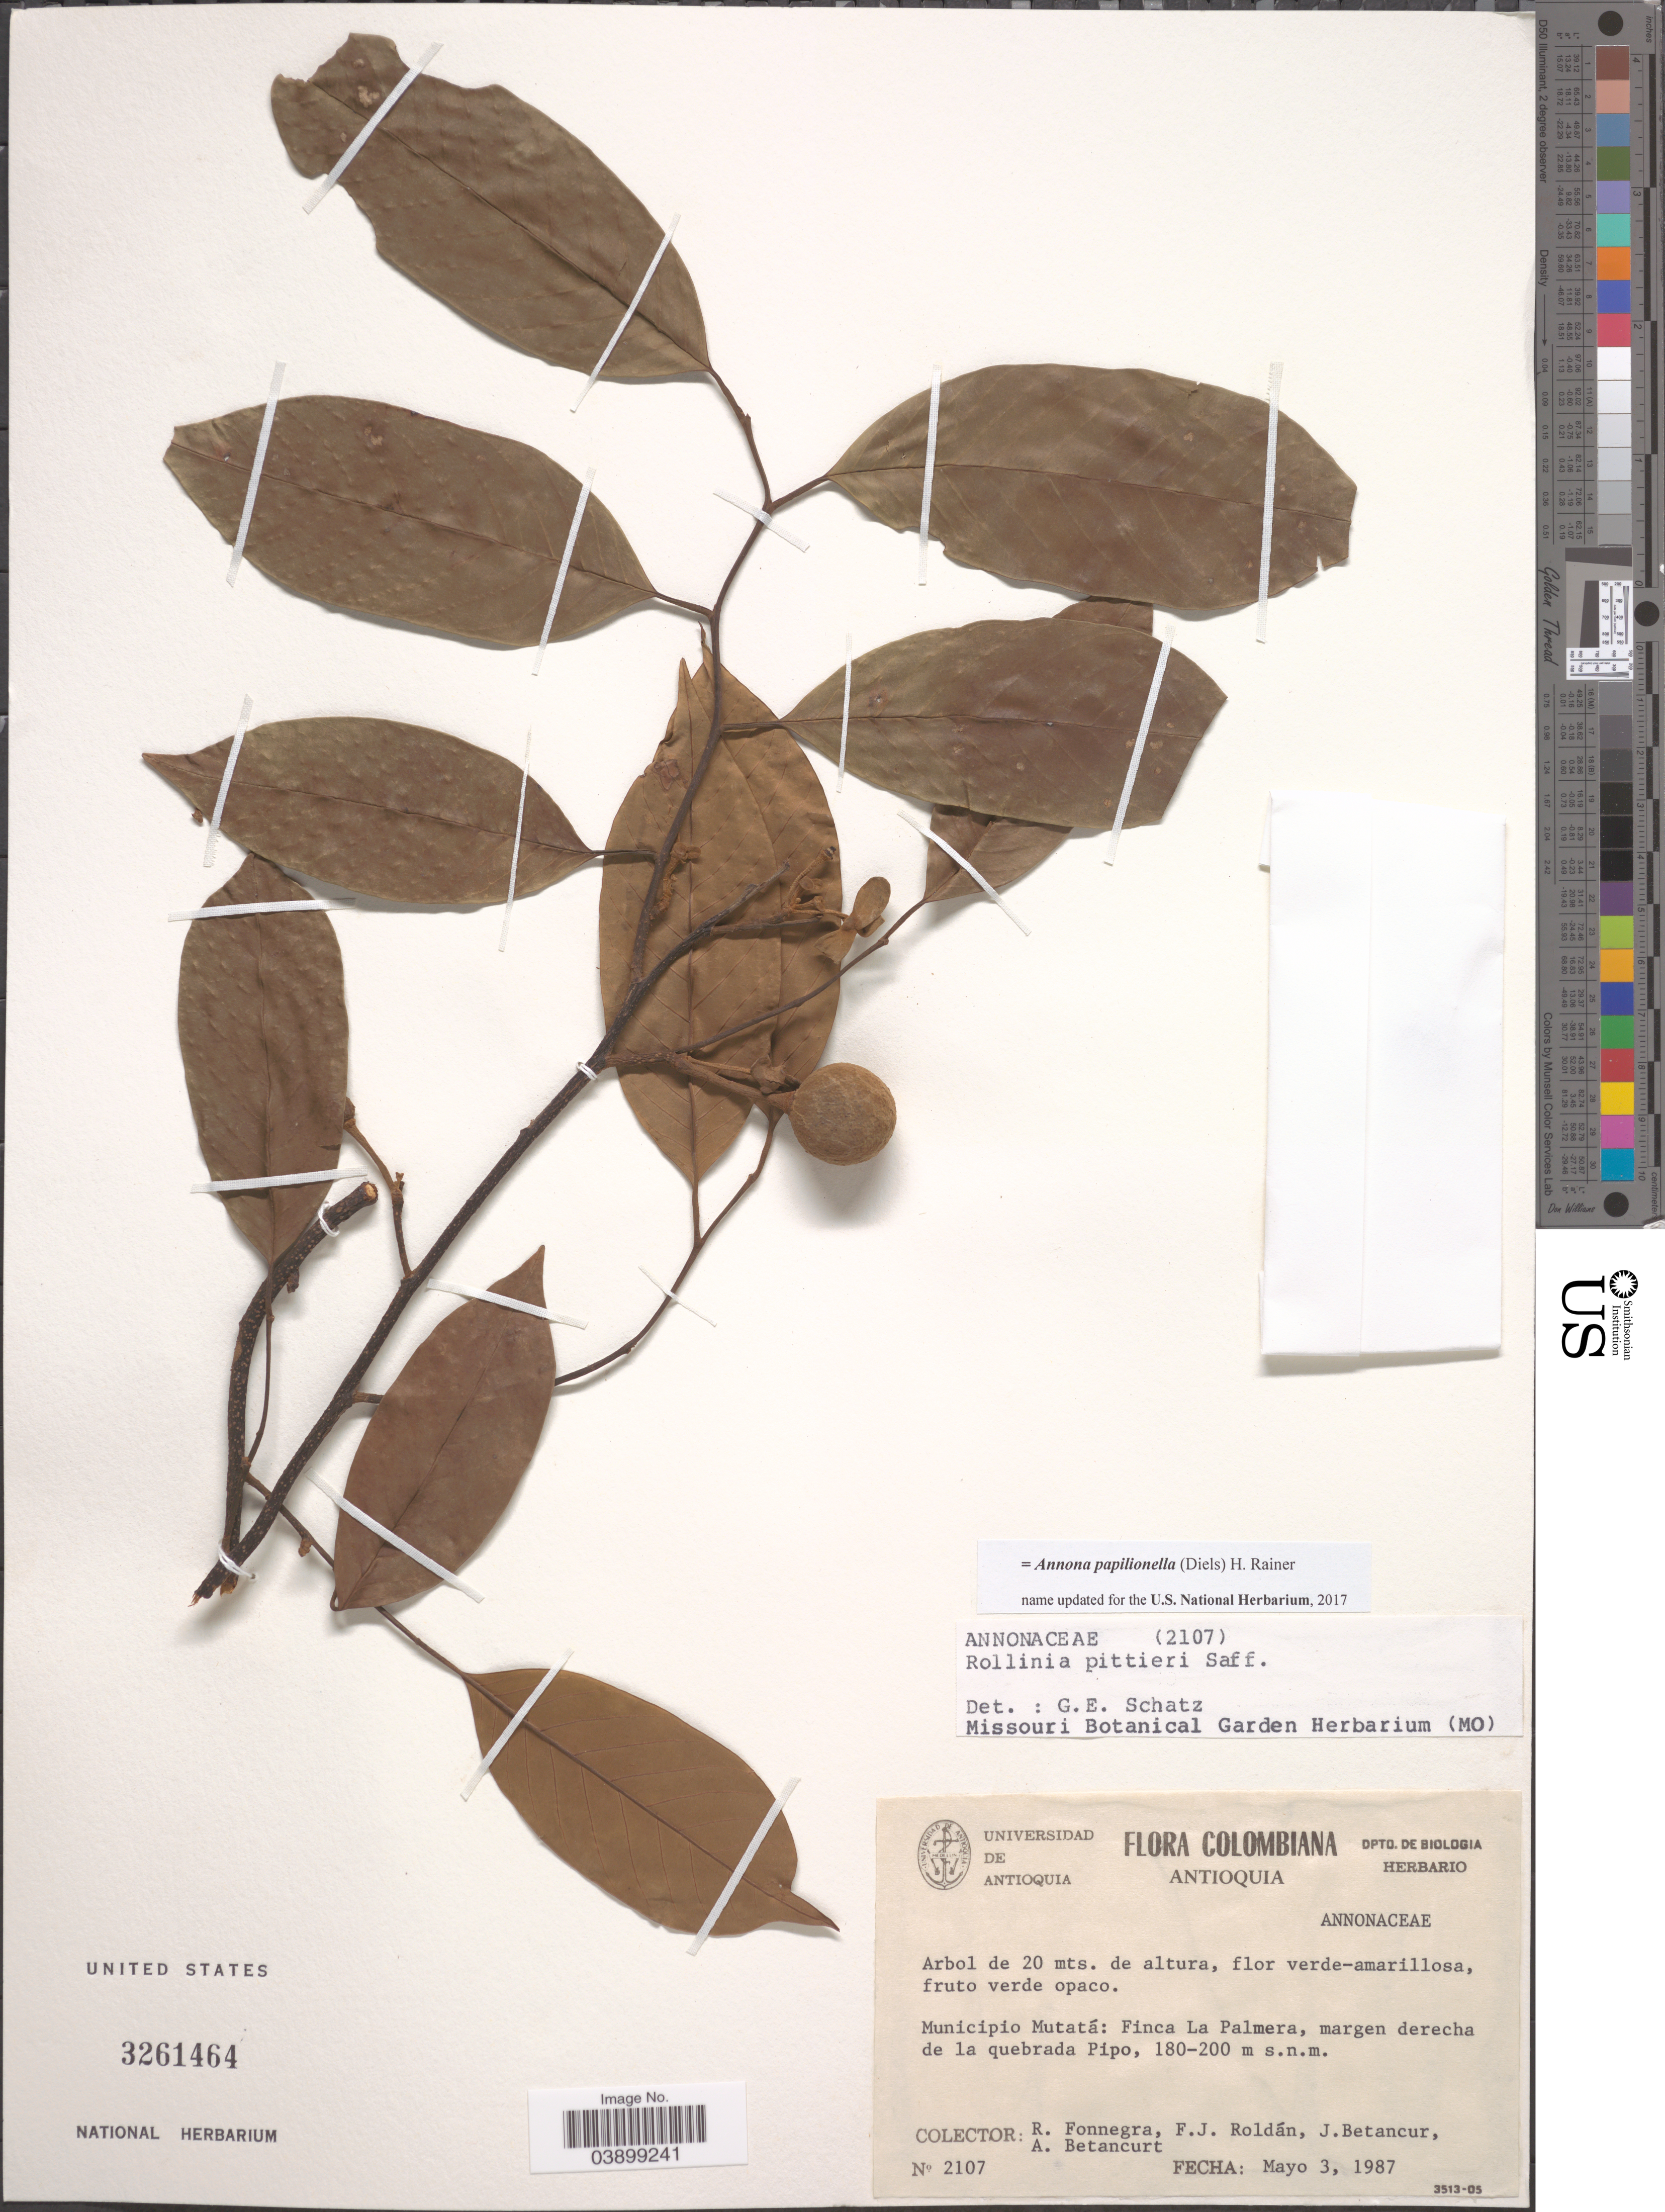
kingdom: Plantae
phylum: Tracheophyta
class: Magnoliopsida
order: Magnoliales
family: Annonaceae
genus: Annona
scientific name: Annona papilionella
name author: (Diels) H. Rainer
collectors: R. Fonnegra G., F. J. Roldán, J. Betancur & A. Betancurt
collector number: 2107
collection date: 1987-05-03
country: Colombia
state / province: Antioquia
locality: Municipio Mutatá: finca La Palmera, margen derecha de la quebrada Pipo.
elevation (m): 180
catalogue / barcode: US 3261464